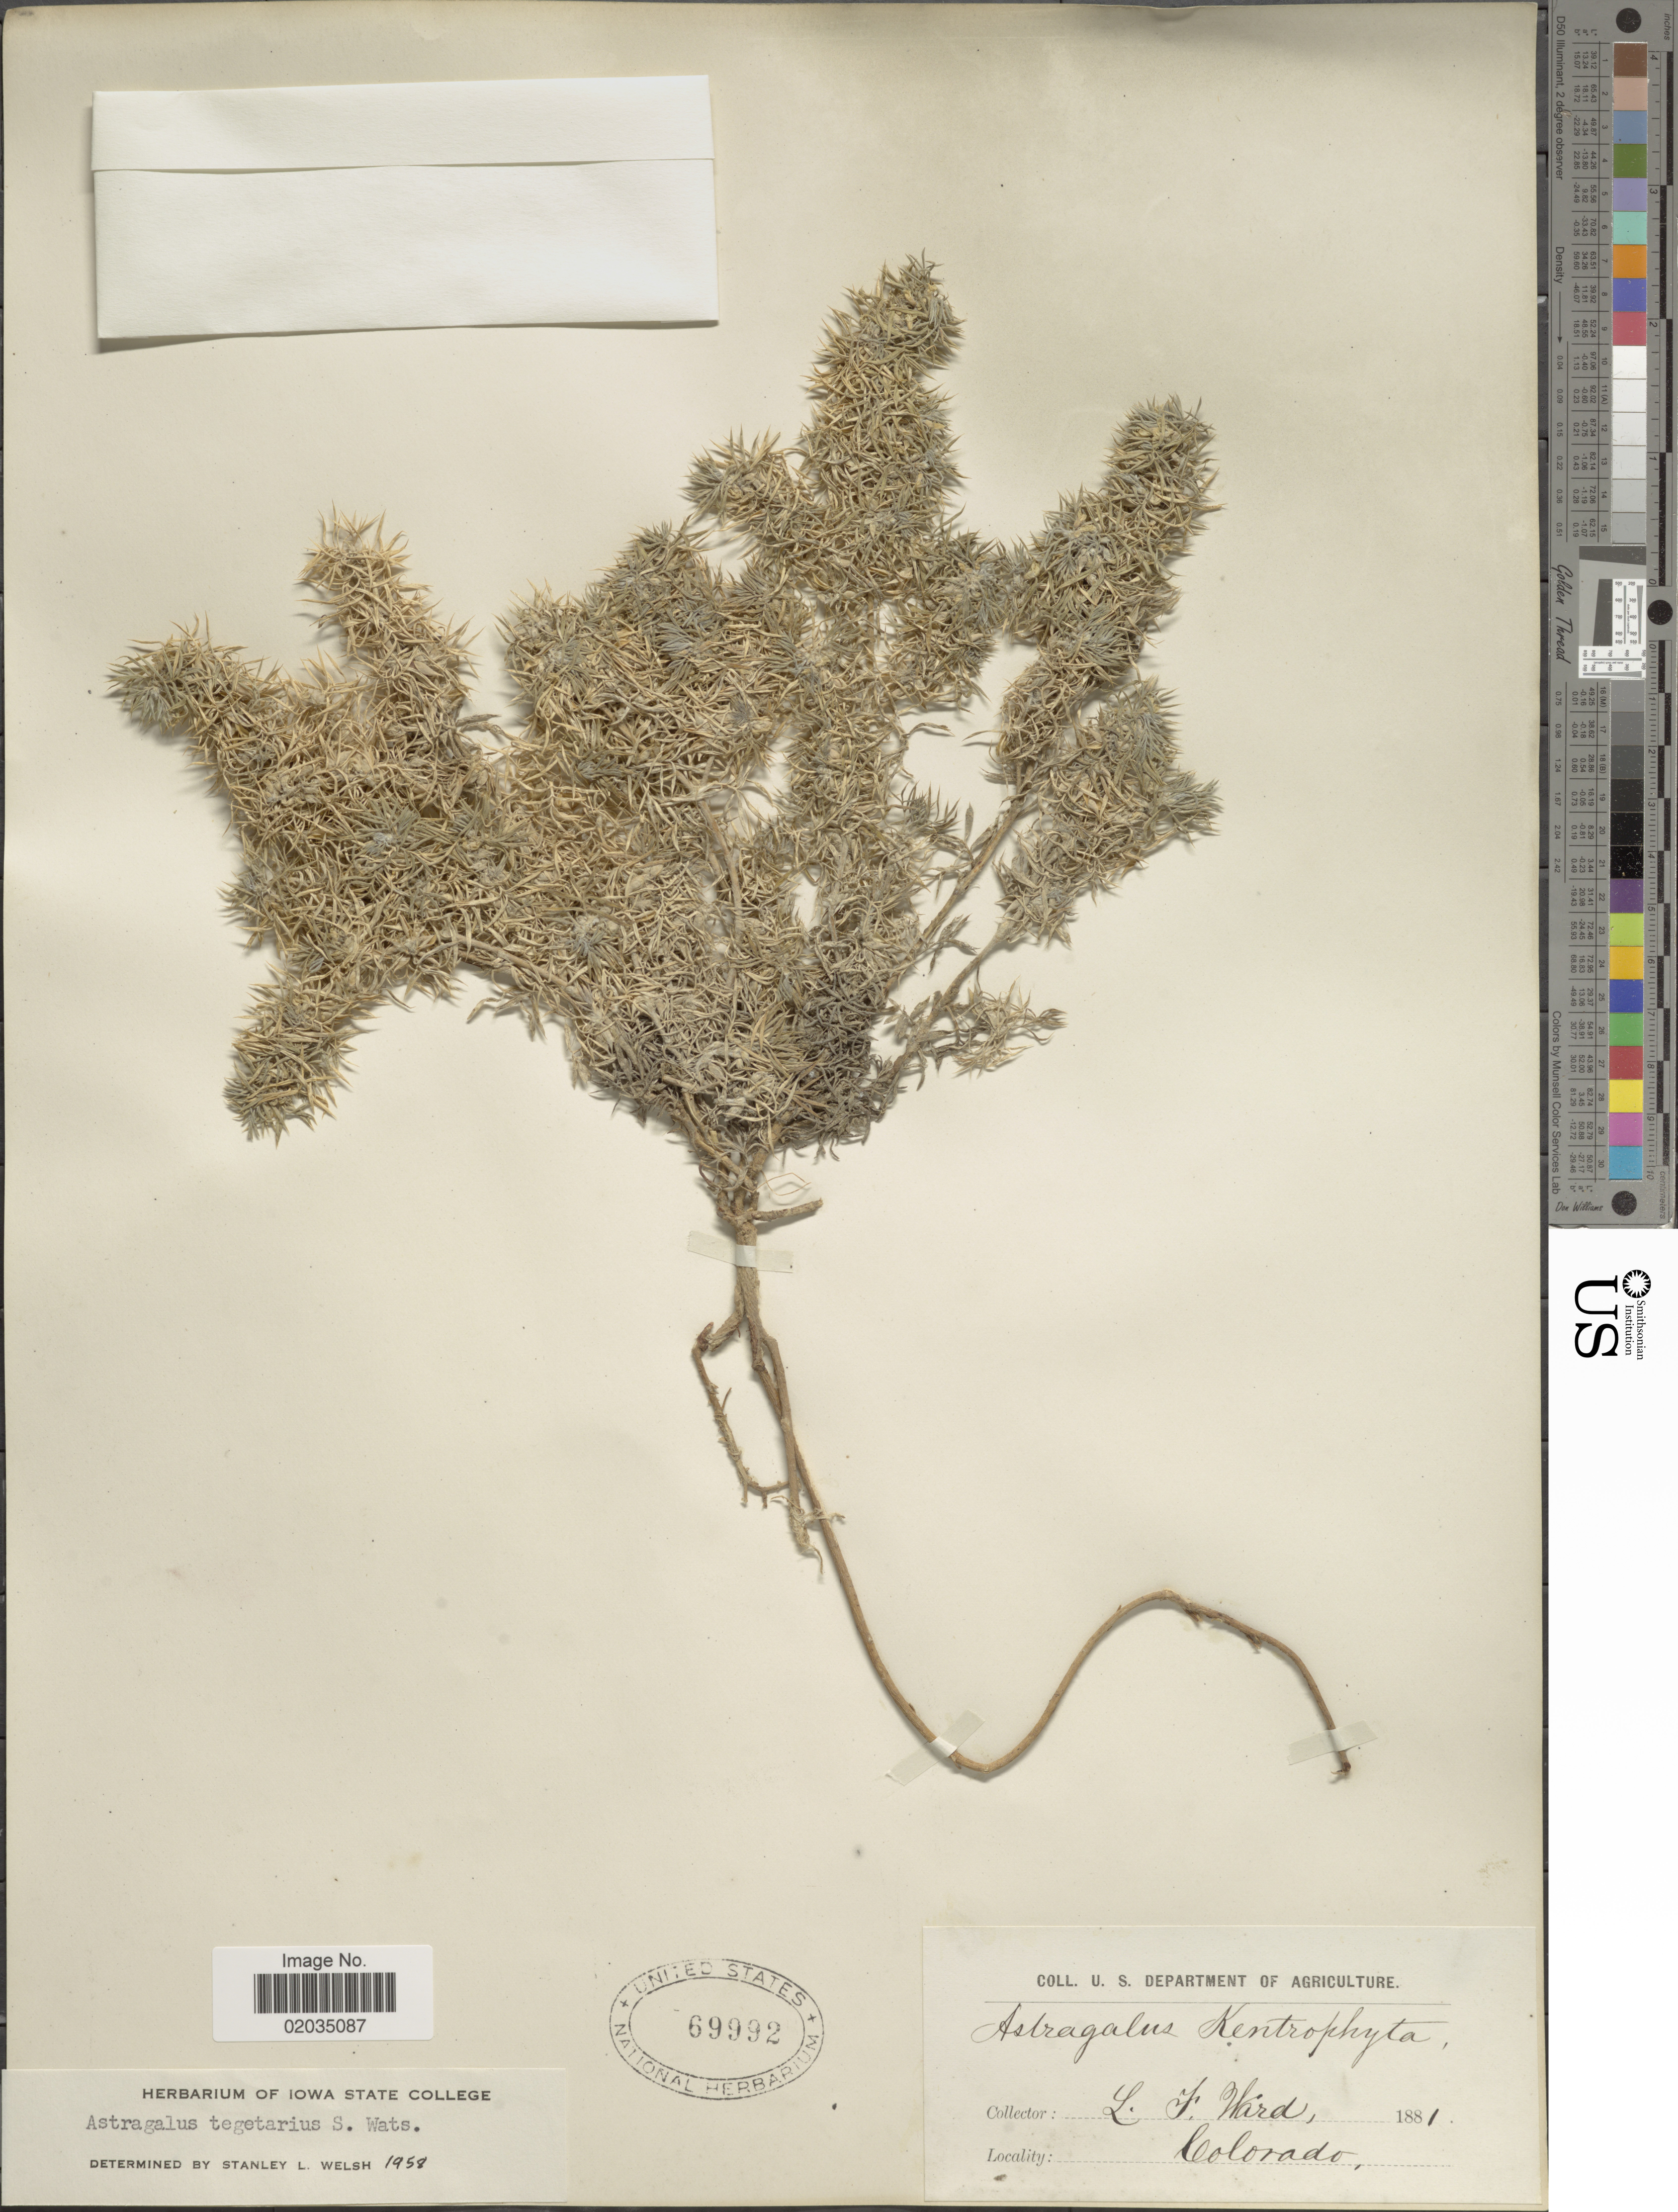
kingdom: Plantae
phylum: Tracheophyta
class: Magnoliopsida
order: Fabales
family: Fabaceae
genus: Astragalus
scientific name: Astragalus tegetarius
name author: S. Watson in C. King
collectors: L. Ward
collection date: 1881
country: United States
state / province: Colorado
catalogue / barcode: US 69992